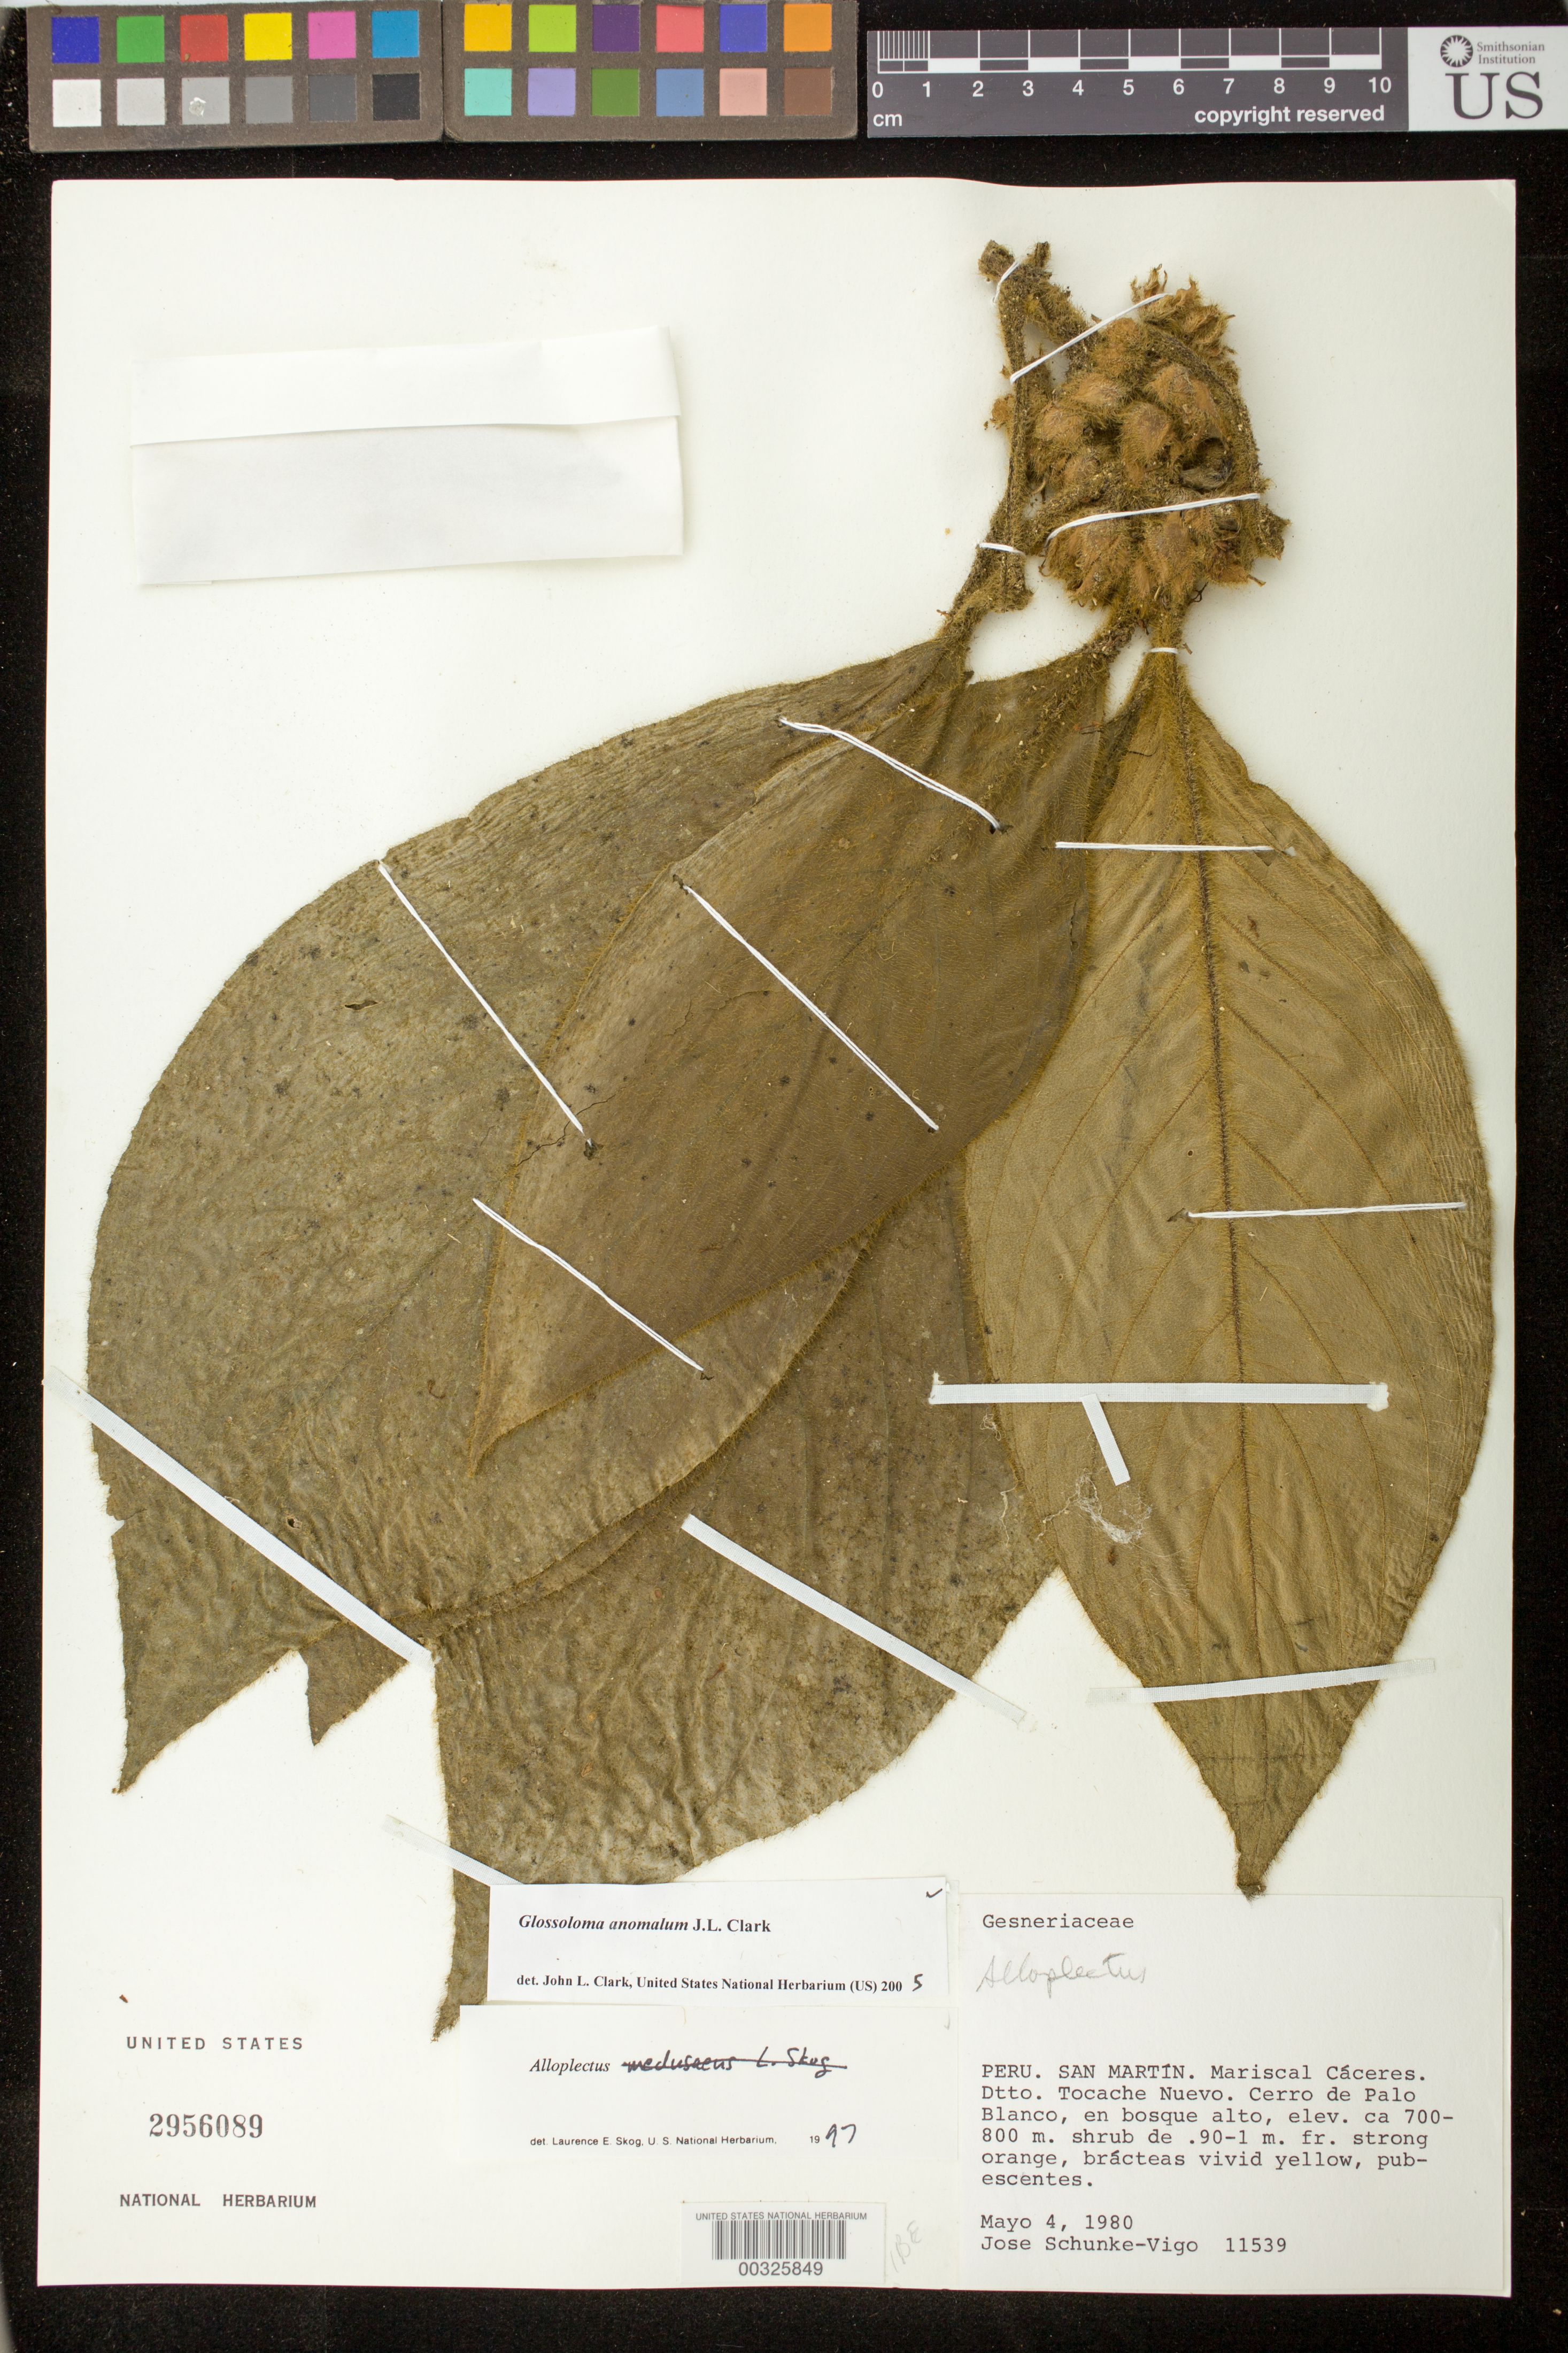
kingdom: Plantae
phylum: Tracheophyta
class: Magnoliopsida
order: Lamiales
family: Gesneriaceae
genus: Glossoloma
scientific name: Glossoloma anomalum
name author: J.L. Clark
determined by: Clark, J. L., (SEL), The Marie Selby Botanical Garden (UNITED STATES)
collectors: J. Schunke Vigo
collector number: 11539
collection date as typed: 04 May 1980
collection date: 1980-05-04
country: Peru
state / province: San Martín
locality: Prov. Mariscal Cáceres, Dtto. Tocache Nuevo, Cerro de Palo Blanco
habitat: Bosque alto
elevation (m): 700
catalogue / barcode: US 2956089